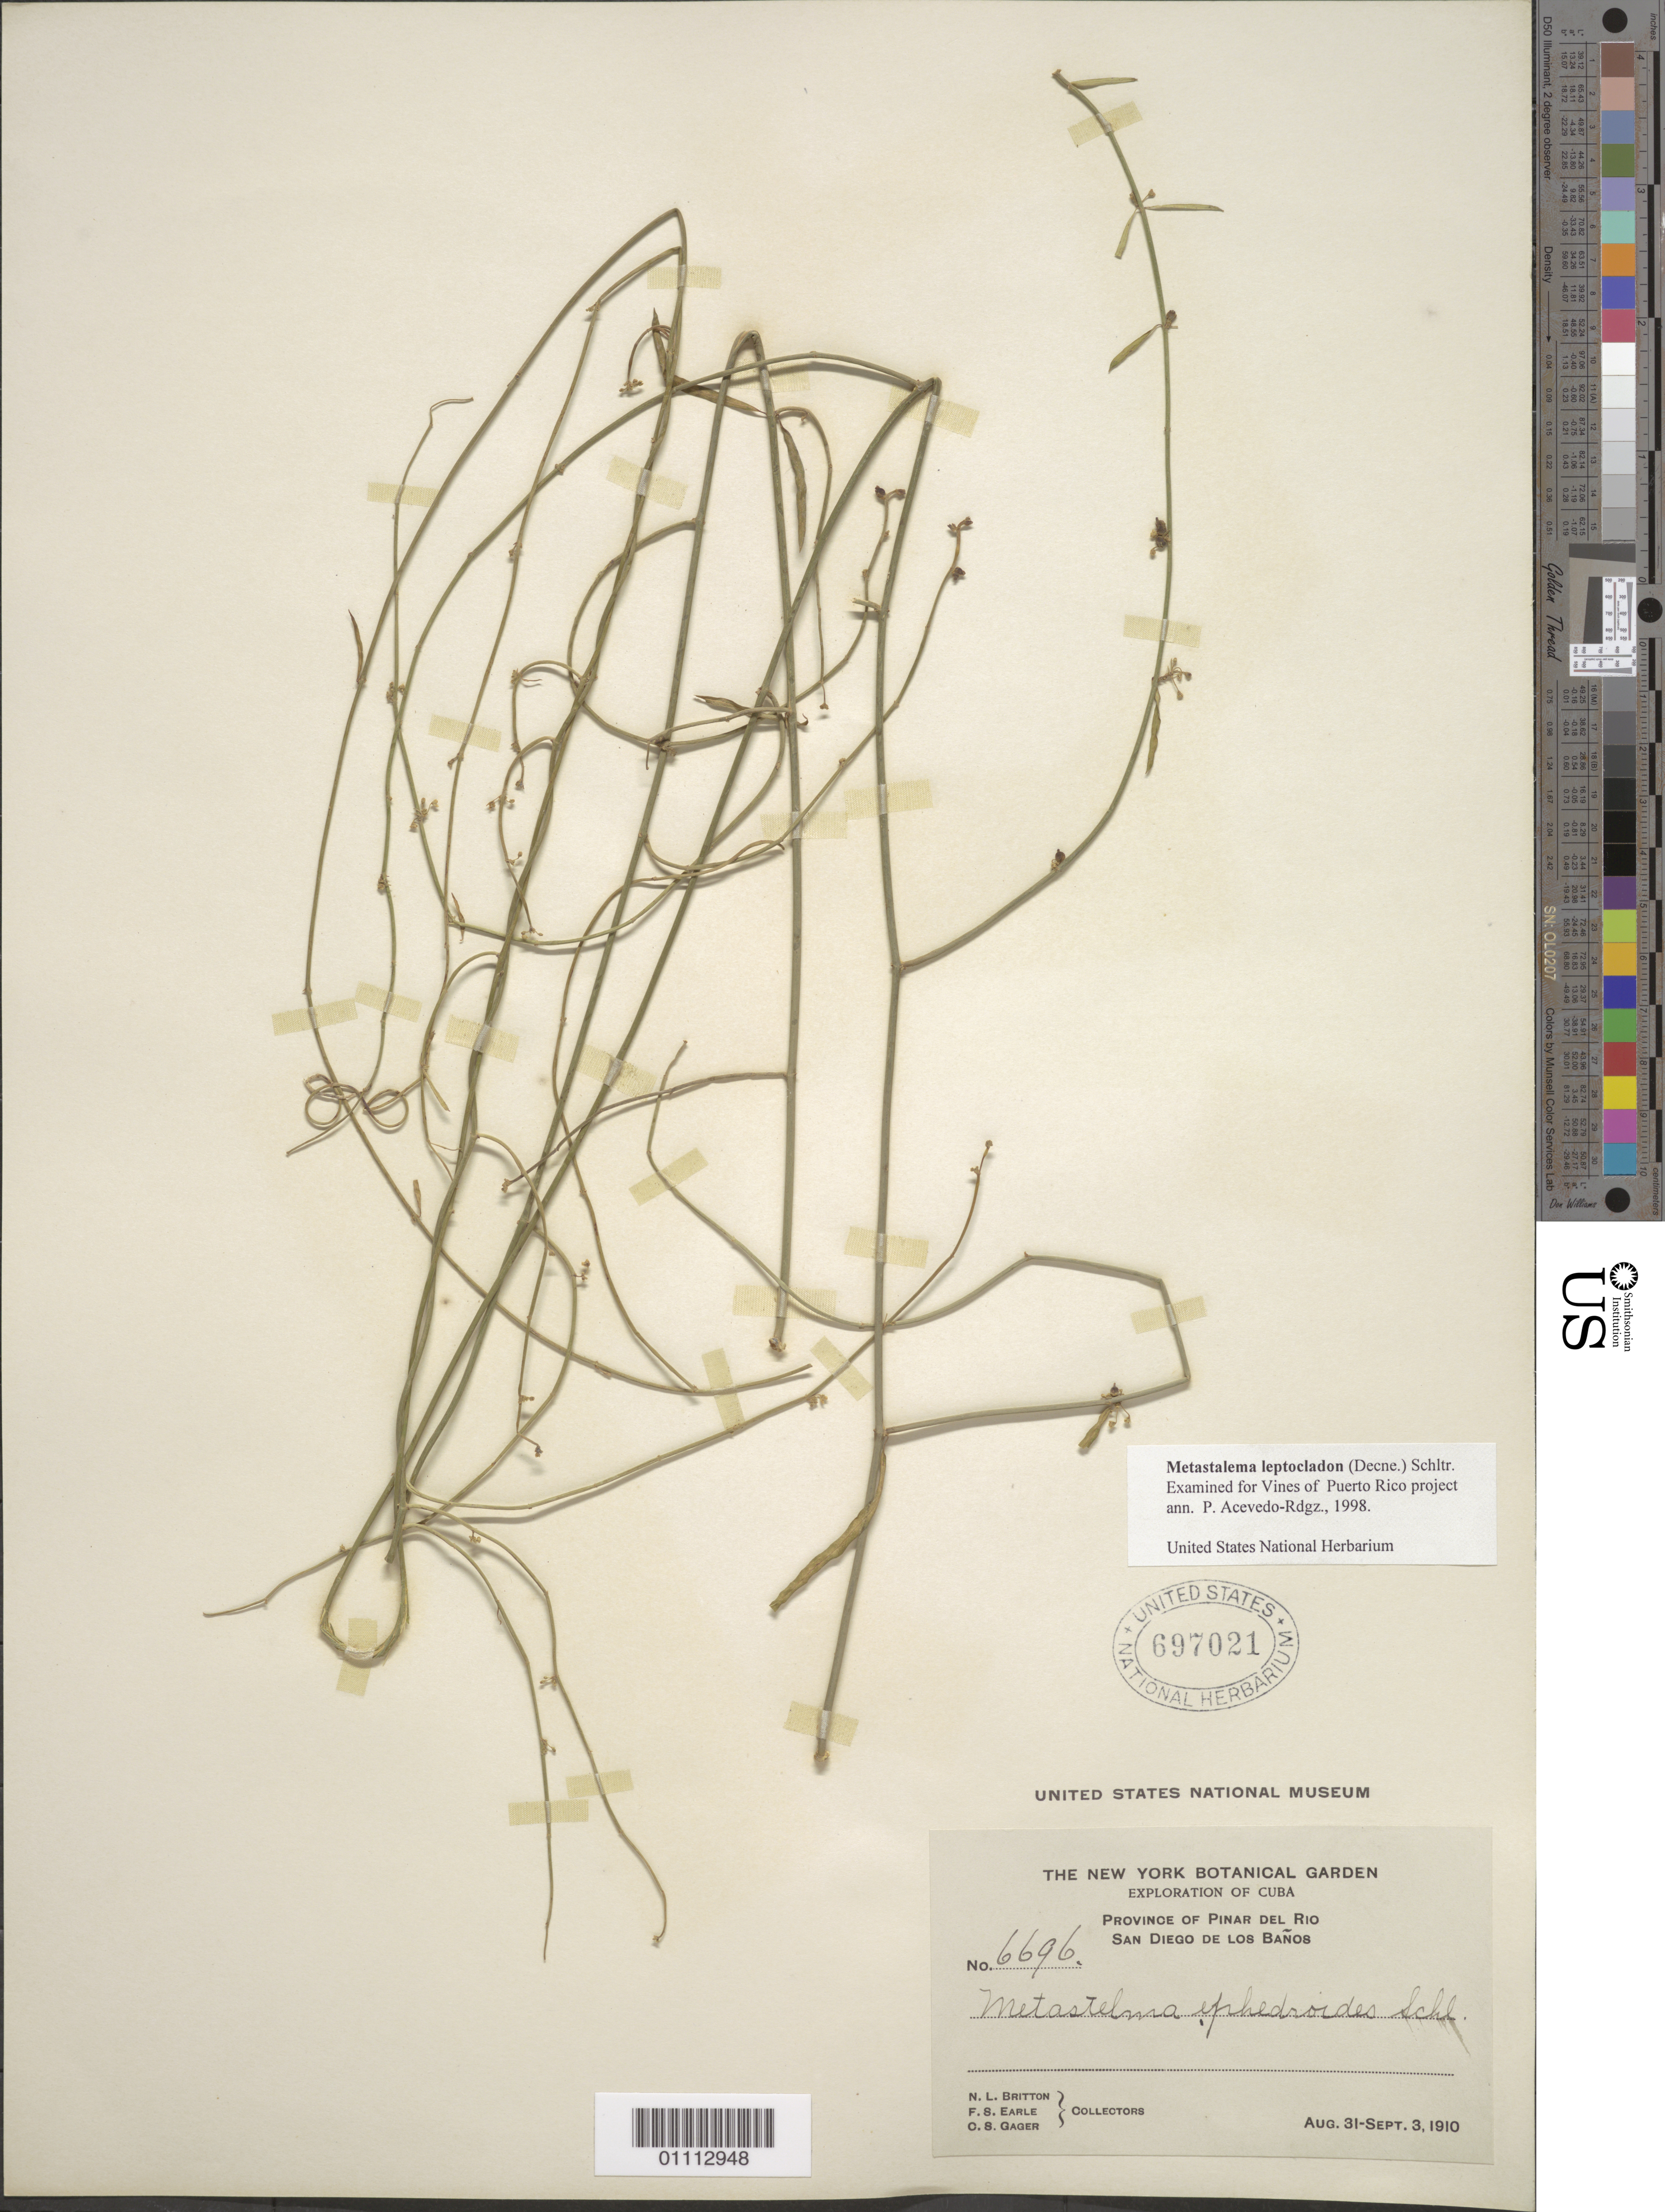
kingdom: Plantae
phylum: Tracheophyta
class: Magnoliopsida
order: Gentianales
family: Apocynaceae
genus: Metastelma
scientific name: Metastelma leptocladum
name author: (Decne.) Schltr.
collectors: N. Britton, F. S. Earle & C. Gager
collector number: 6696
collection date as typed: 31 Aug 1910 to 03 Sep 1910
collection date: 1910-08-31/1910-09-03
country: Cuba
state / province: Pinar del Rio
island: Cuba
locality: San Diego de Los Baños,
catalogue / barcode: US 697021